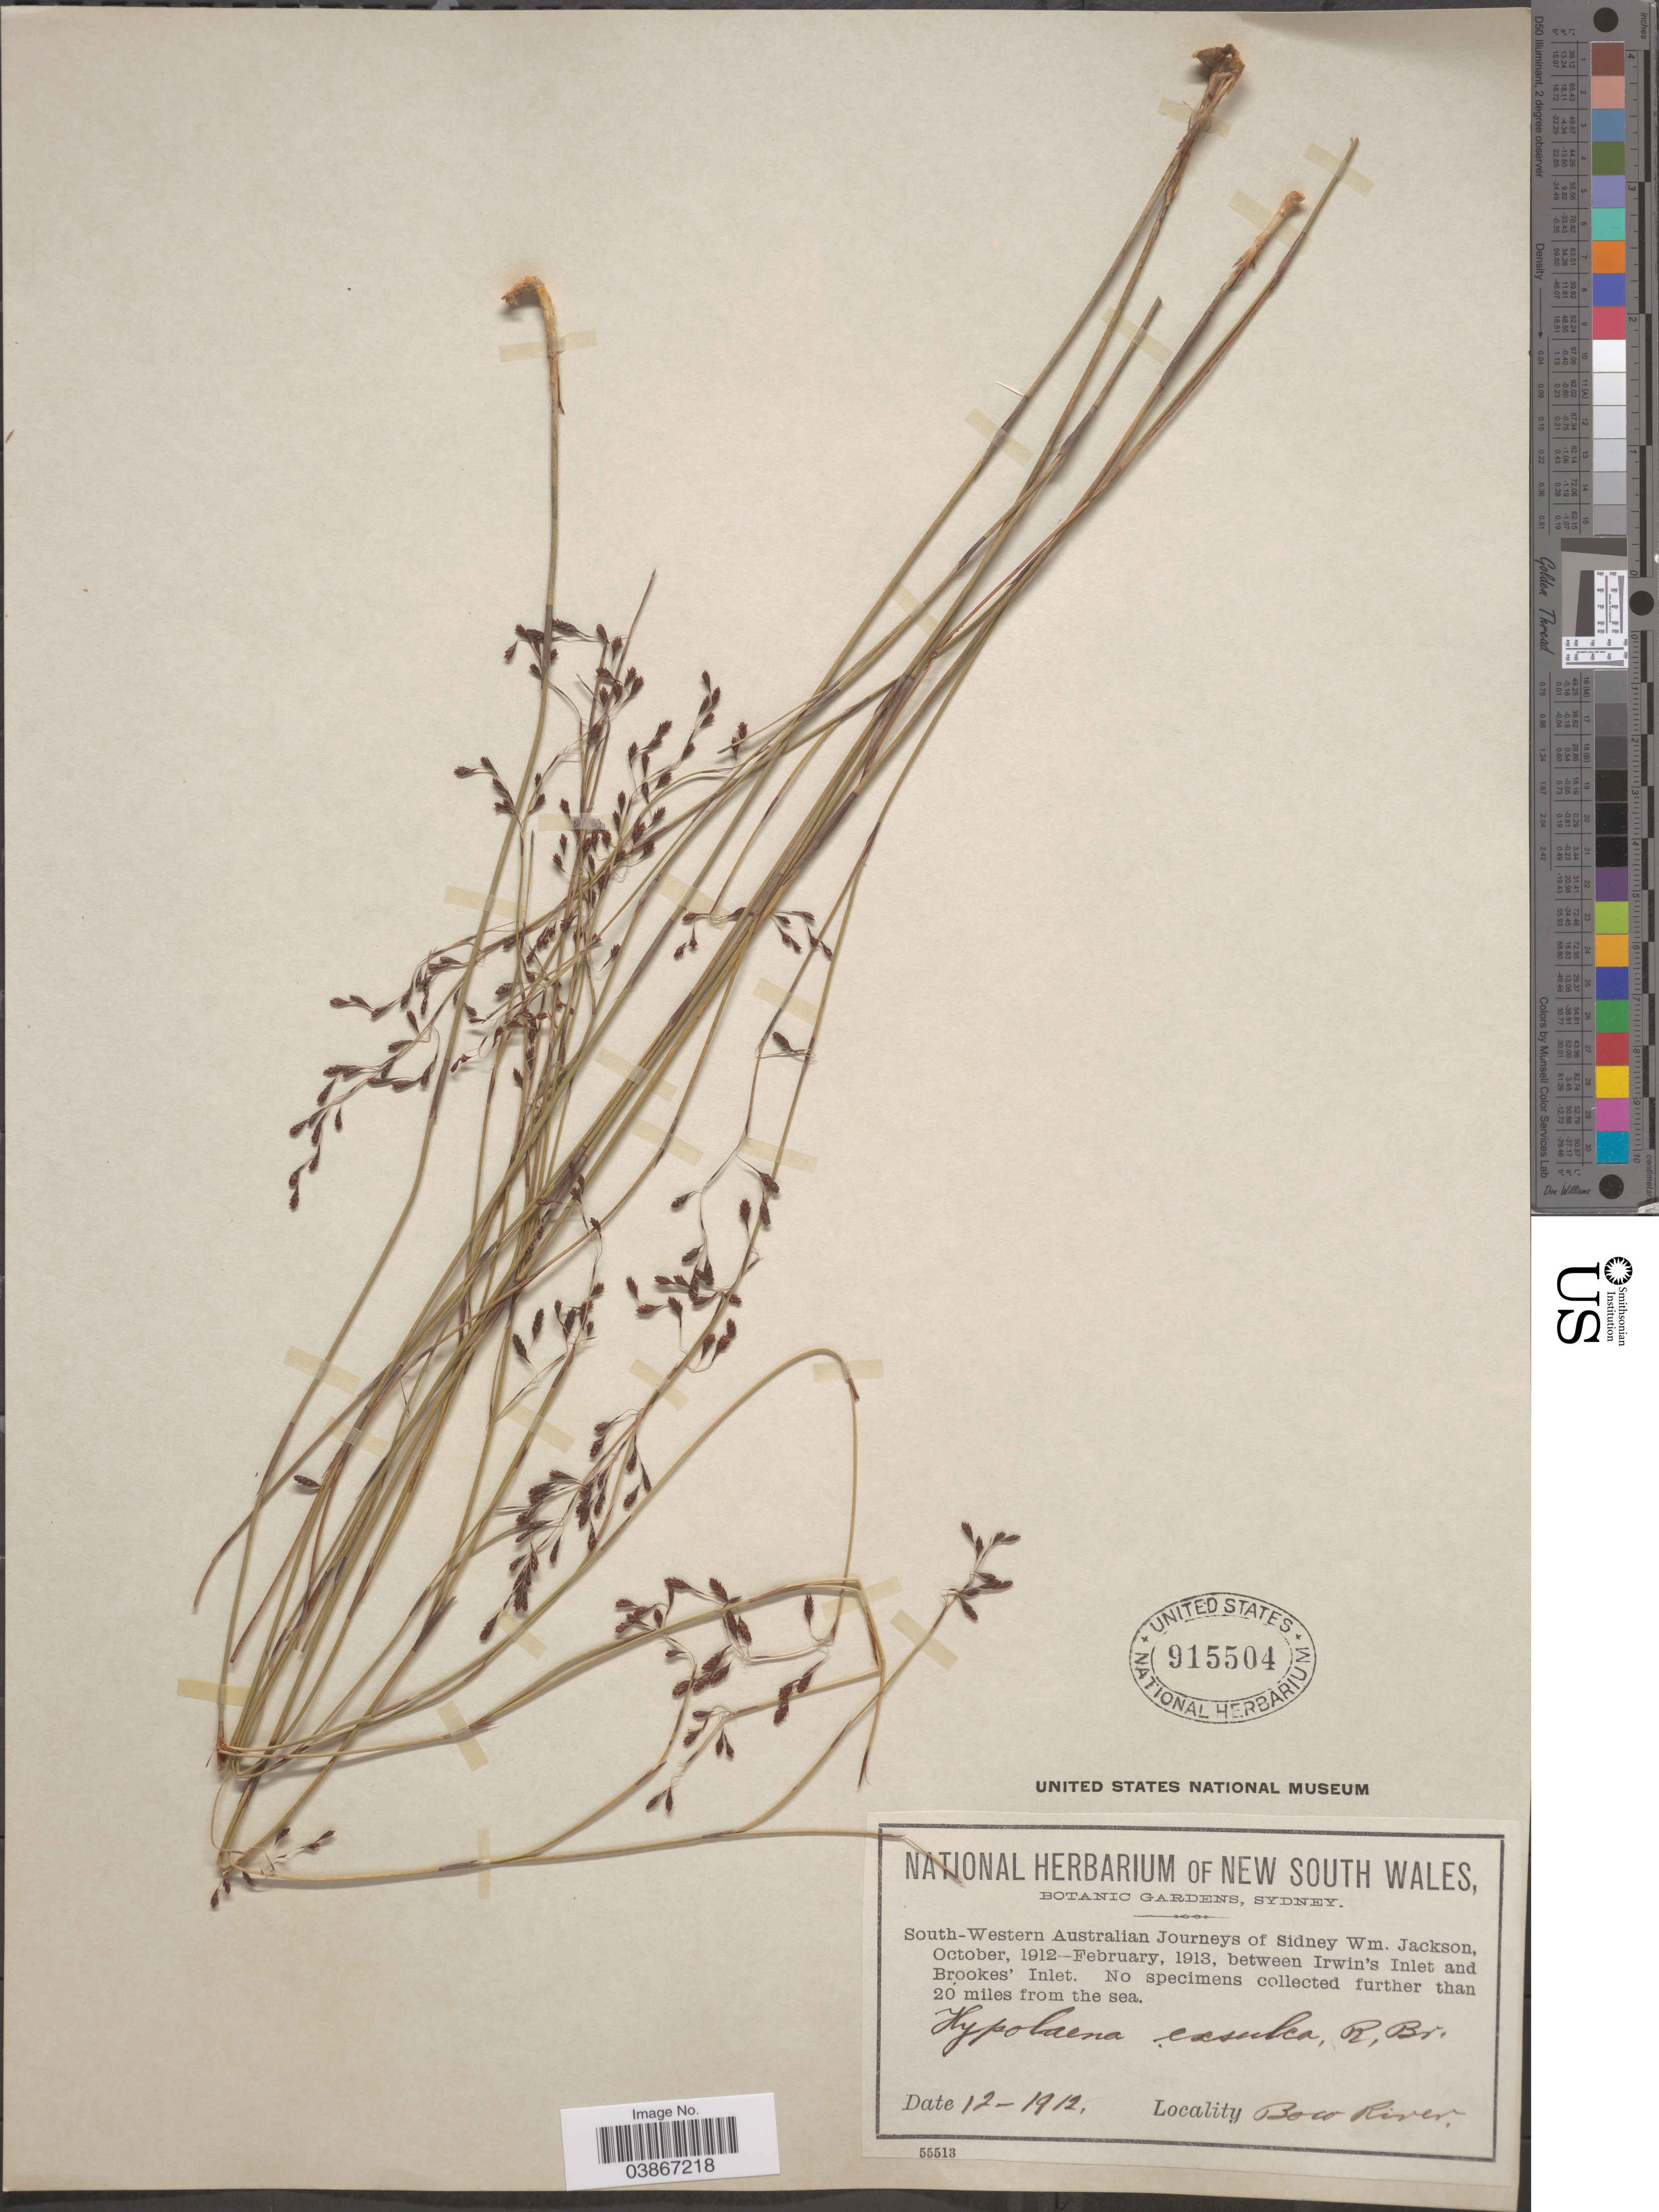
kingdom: Plantae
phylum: Tracheophyta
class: Liliopsida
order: Poales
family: Restionaceae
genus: Hypolaena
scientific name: Hypolaena exsulca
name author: R. Br.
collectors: Jackson, S. W.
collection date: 1912-12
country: Australia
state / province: Western Australia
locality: South-Western Australian Journey, between Irwin's Inlet and Brookes' Inlet. Bow River.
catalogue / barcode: US 915504